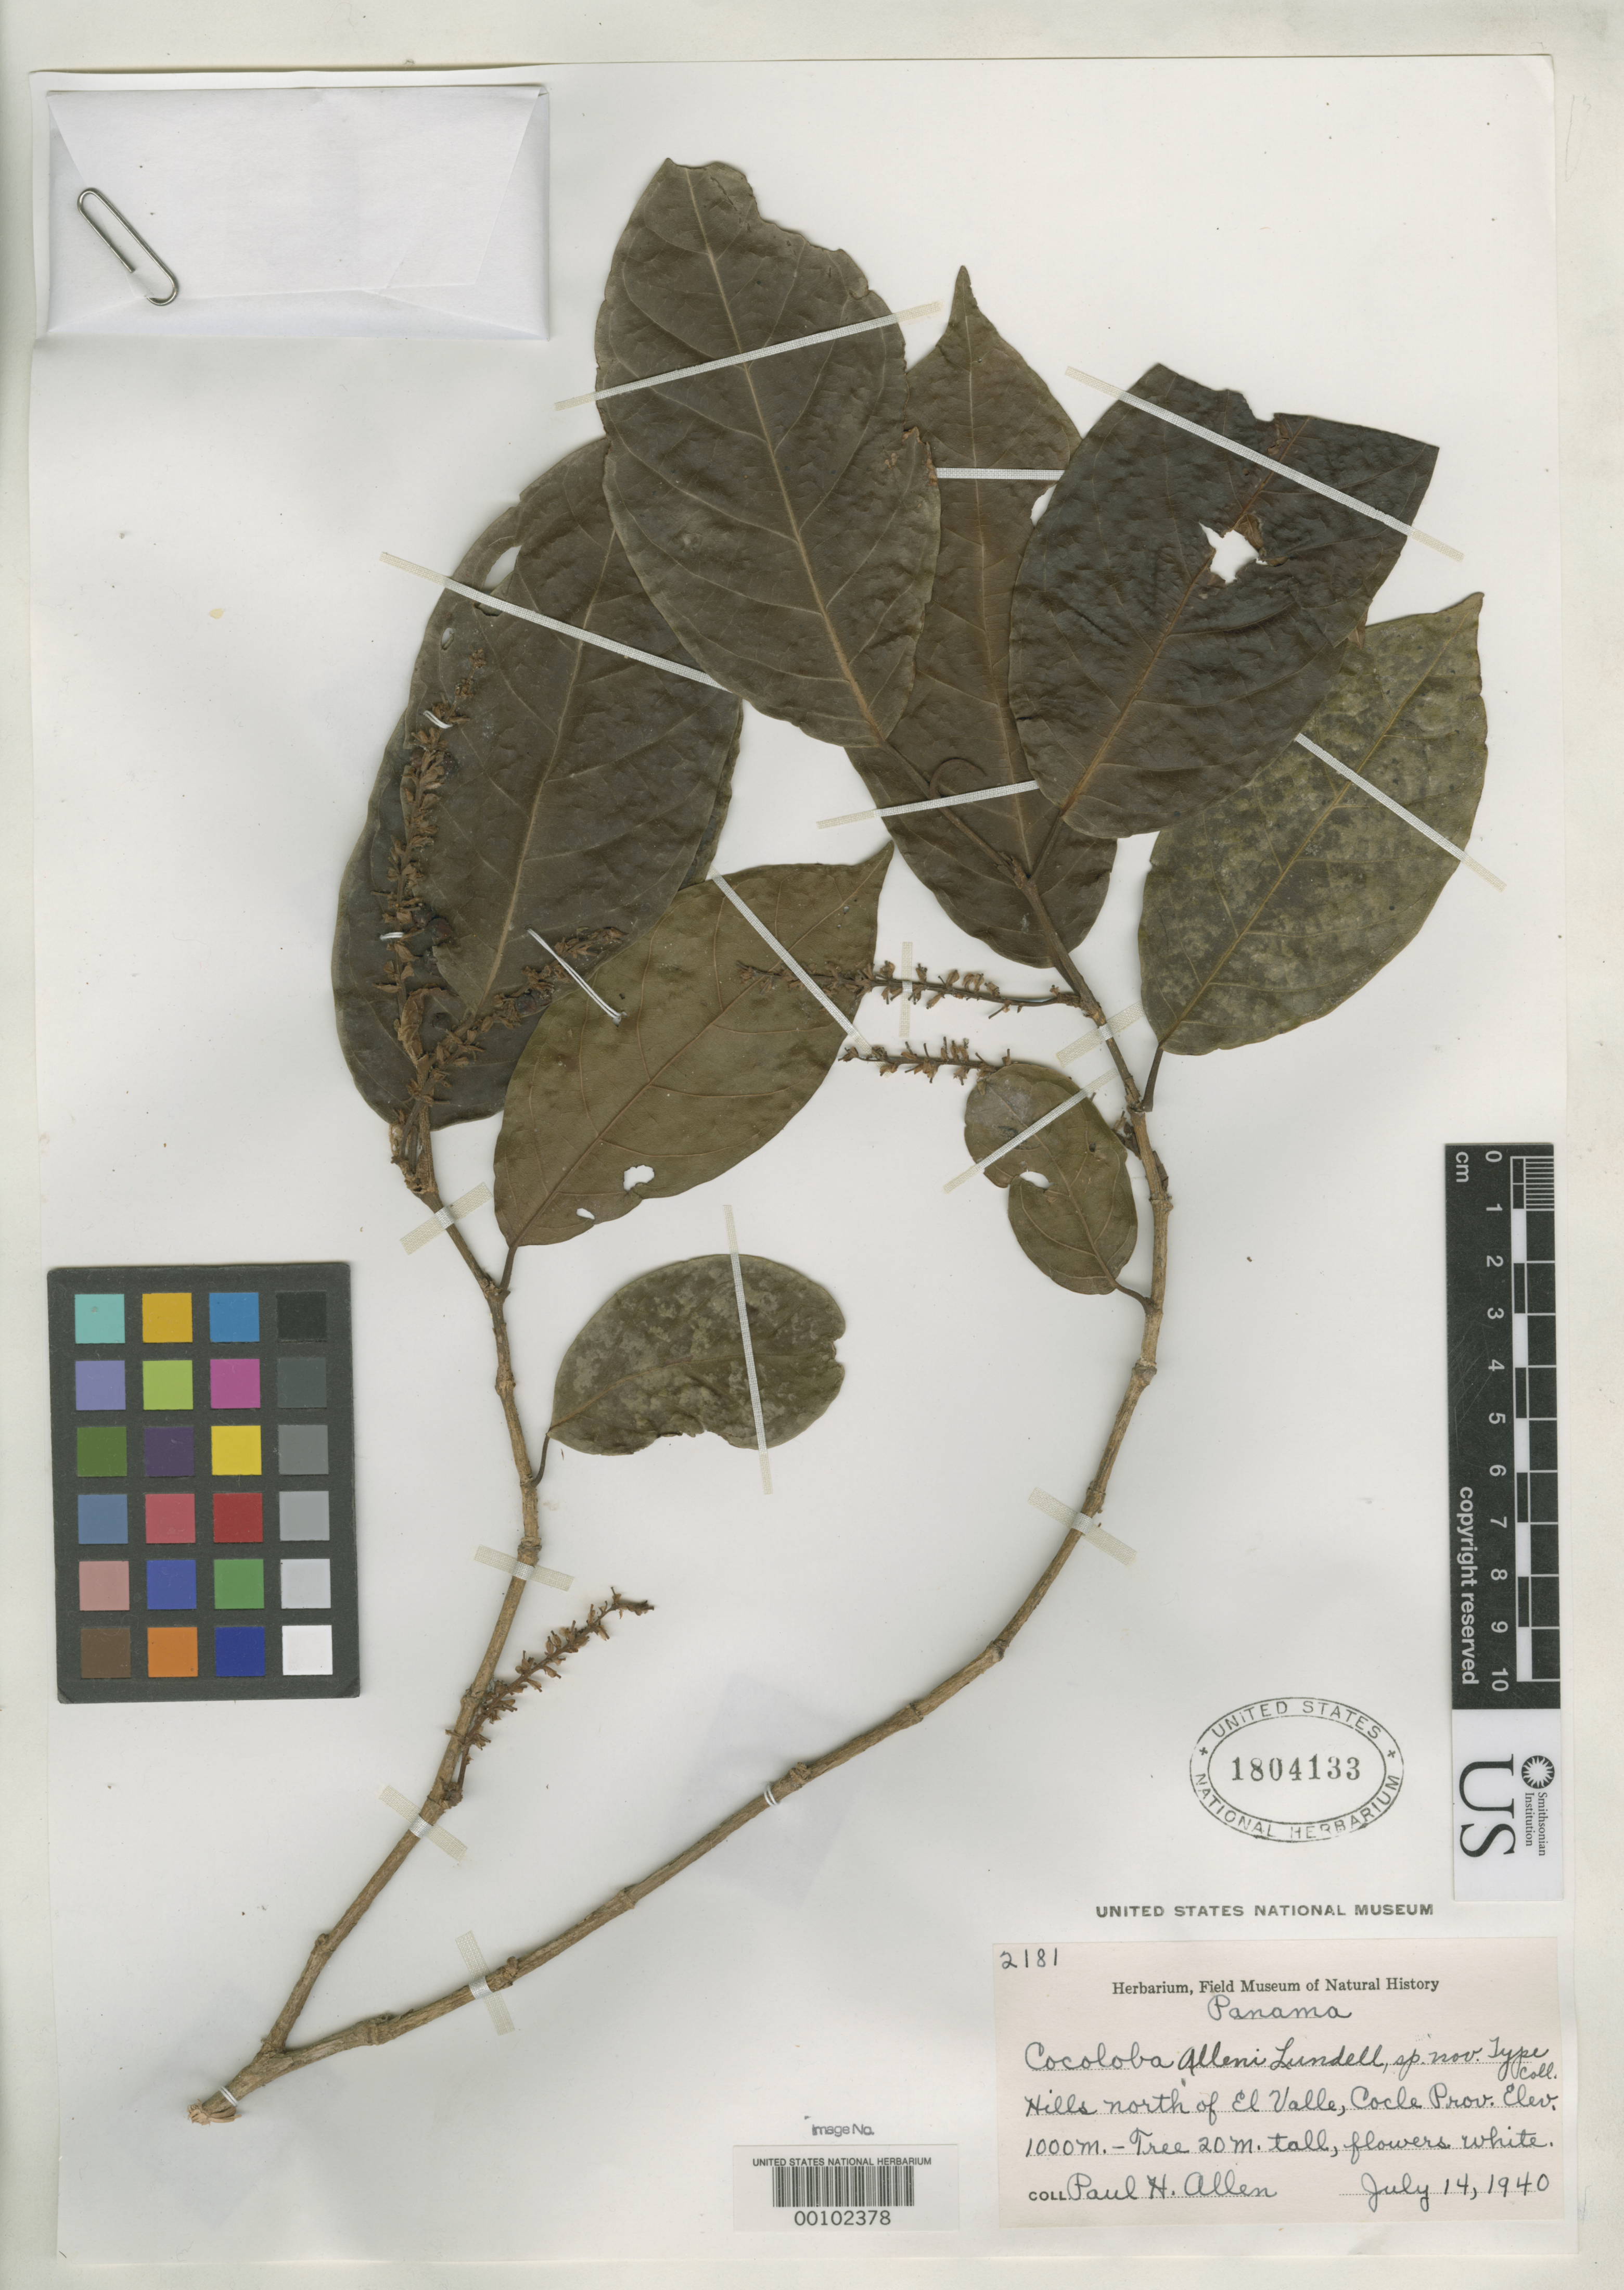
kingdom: Plantae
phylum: Tracheophyta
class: Magnoliopsida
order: Caryophyllales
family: Polygonaceae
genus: Coccoloba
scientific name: Coccoloba alleni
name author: Lundell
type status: Isotype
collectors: P. H. Allen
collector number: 2181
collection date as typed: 14 Jul 1940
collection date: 1940-07-14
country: Panama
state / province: Coclé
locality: Hills N of el Valle.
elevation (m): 1000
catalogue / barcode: US 1804133